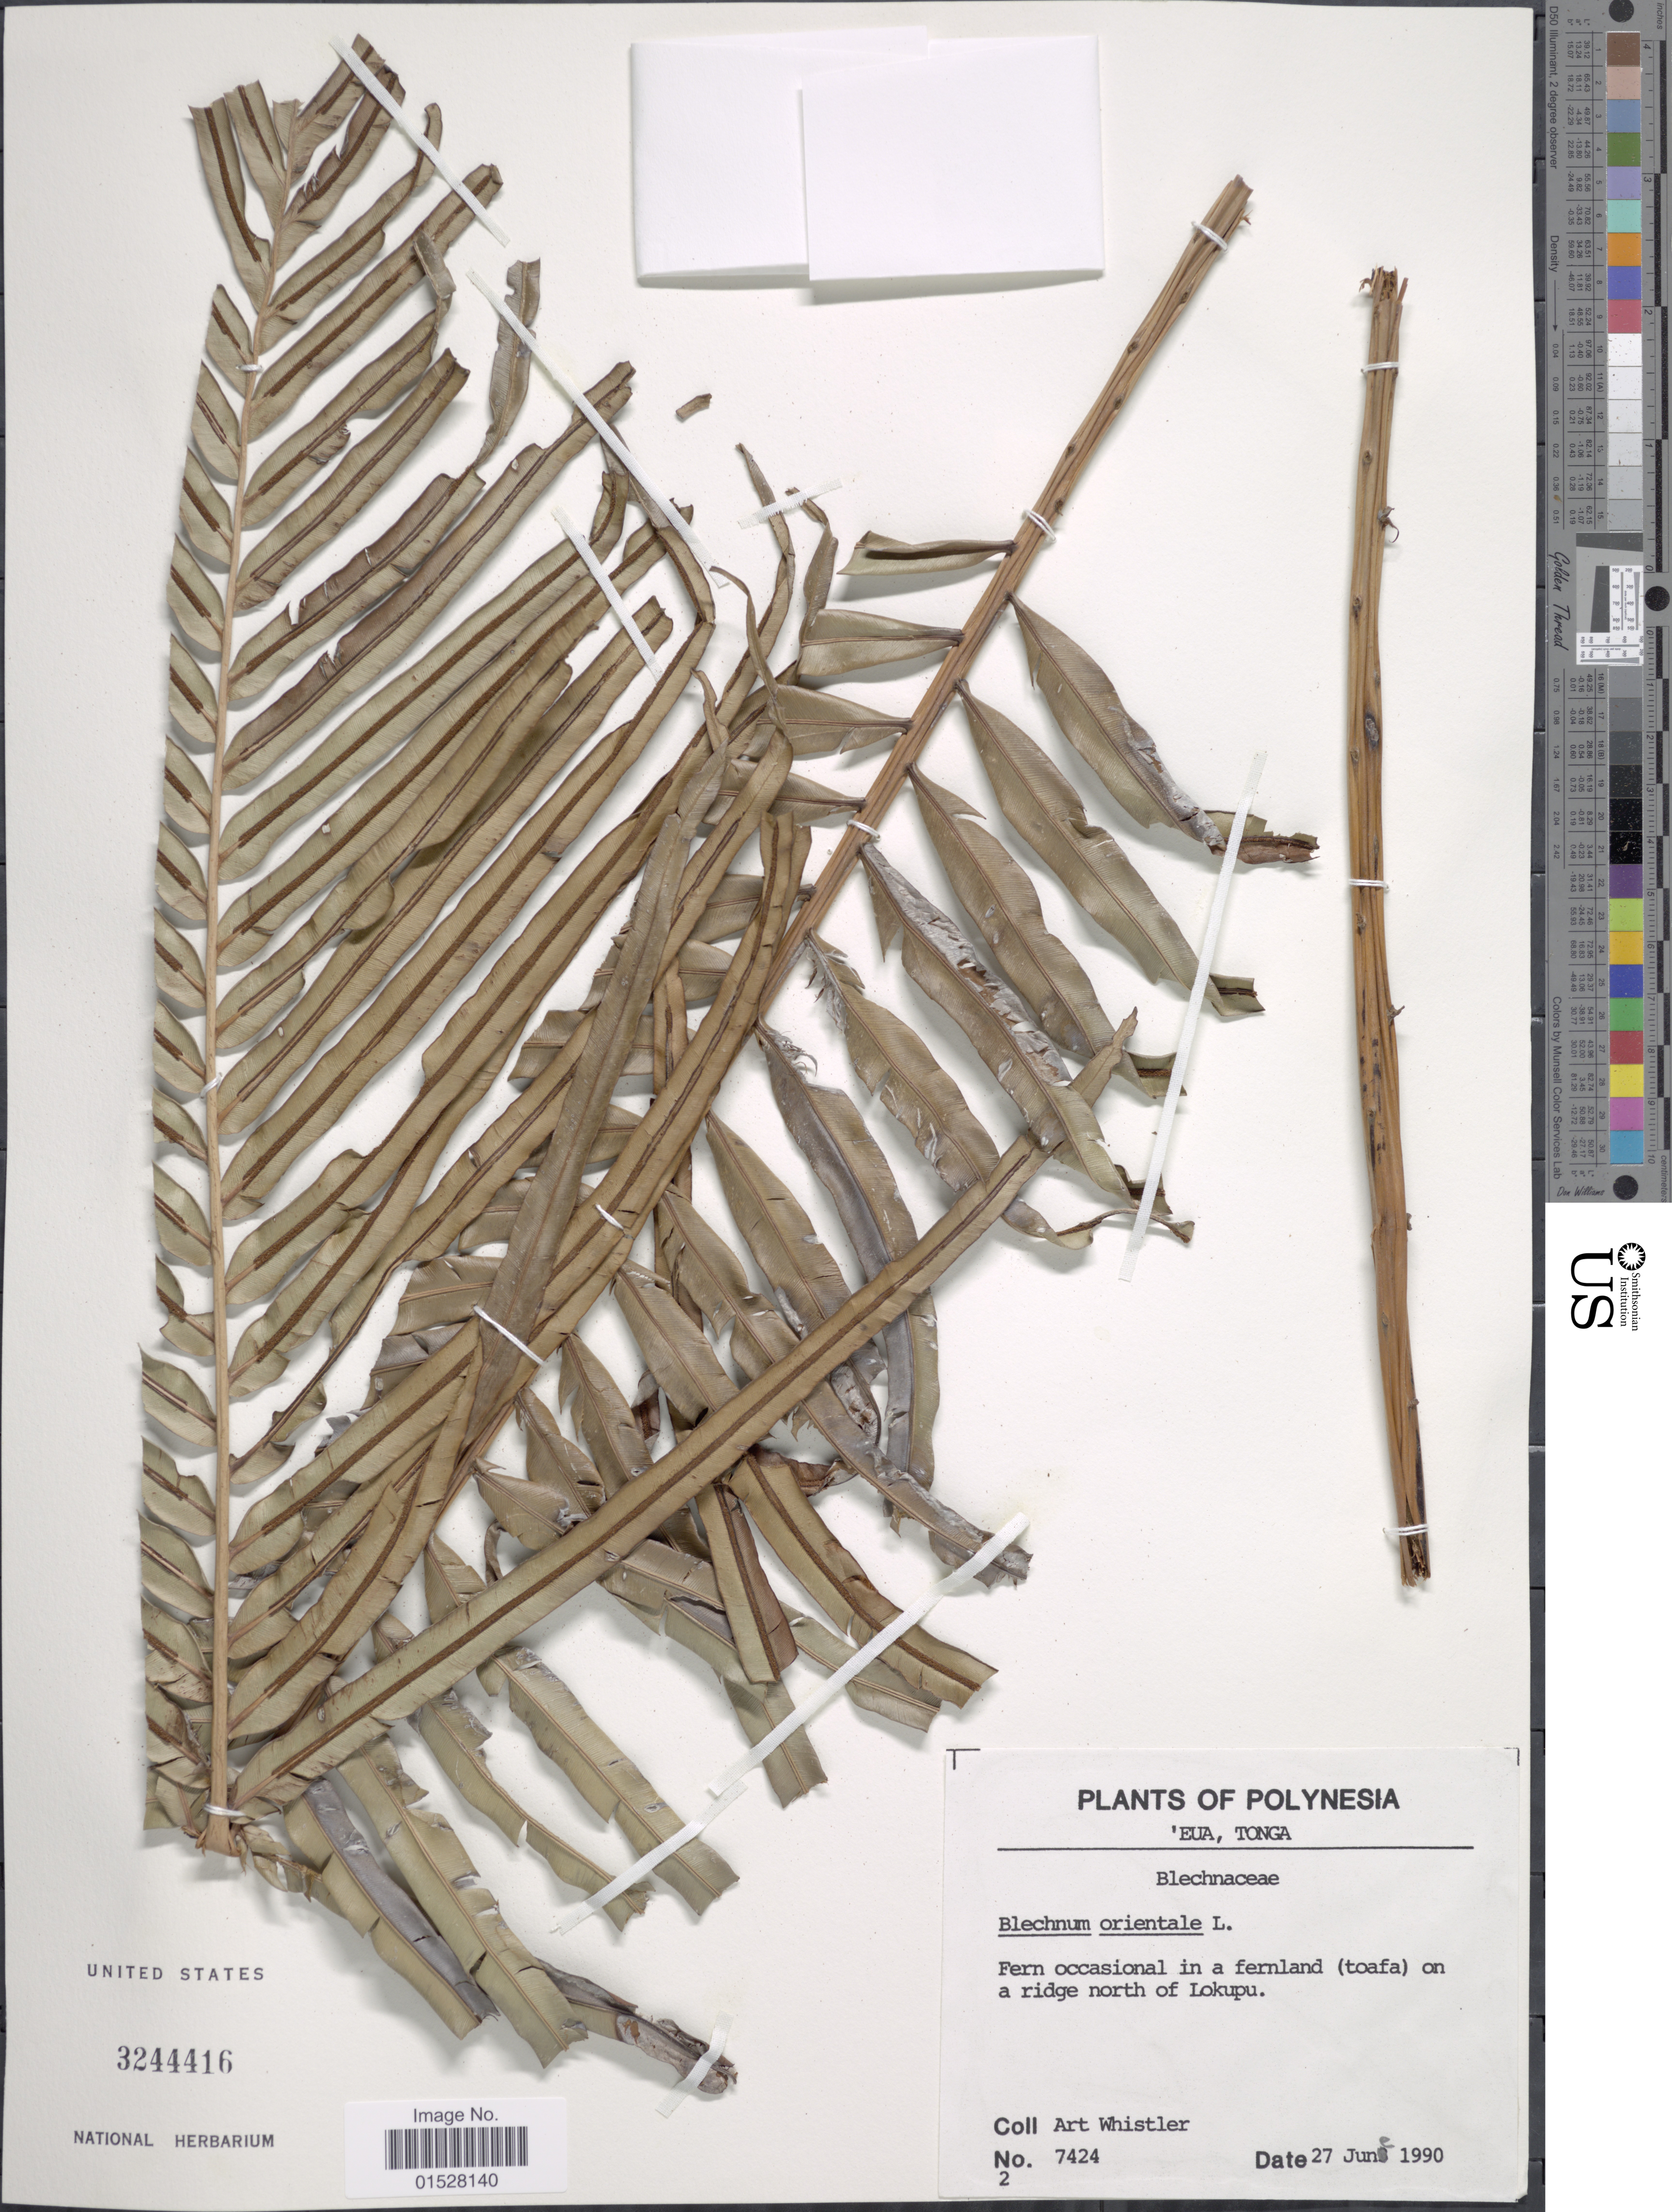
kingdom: Plantae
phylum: Tracheophyta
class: Polypodiopsida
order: Polypodiales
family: Blechnaceae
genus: Blechnum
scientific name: Blechnum orientale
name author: L.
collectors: A. Whistler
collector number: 7424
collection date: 1990-06-27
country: Tonga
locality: Eua, in a fernland (toafa) on ridge north of Lokupu.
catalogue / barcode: US 3244416